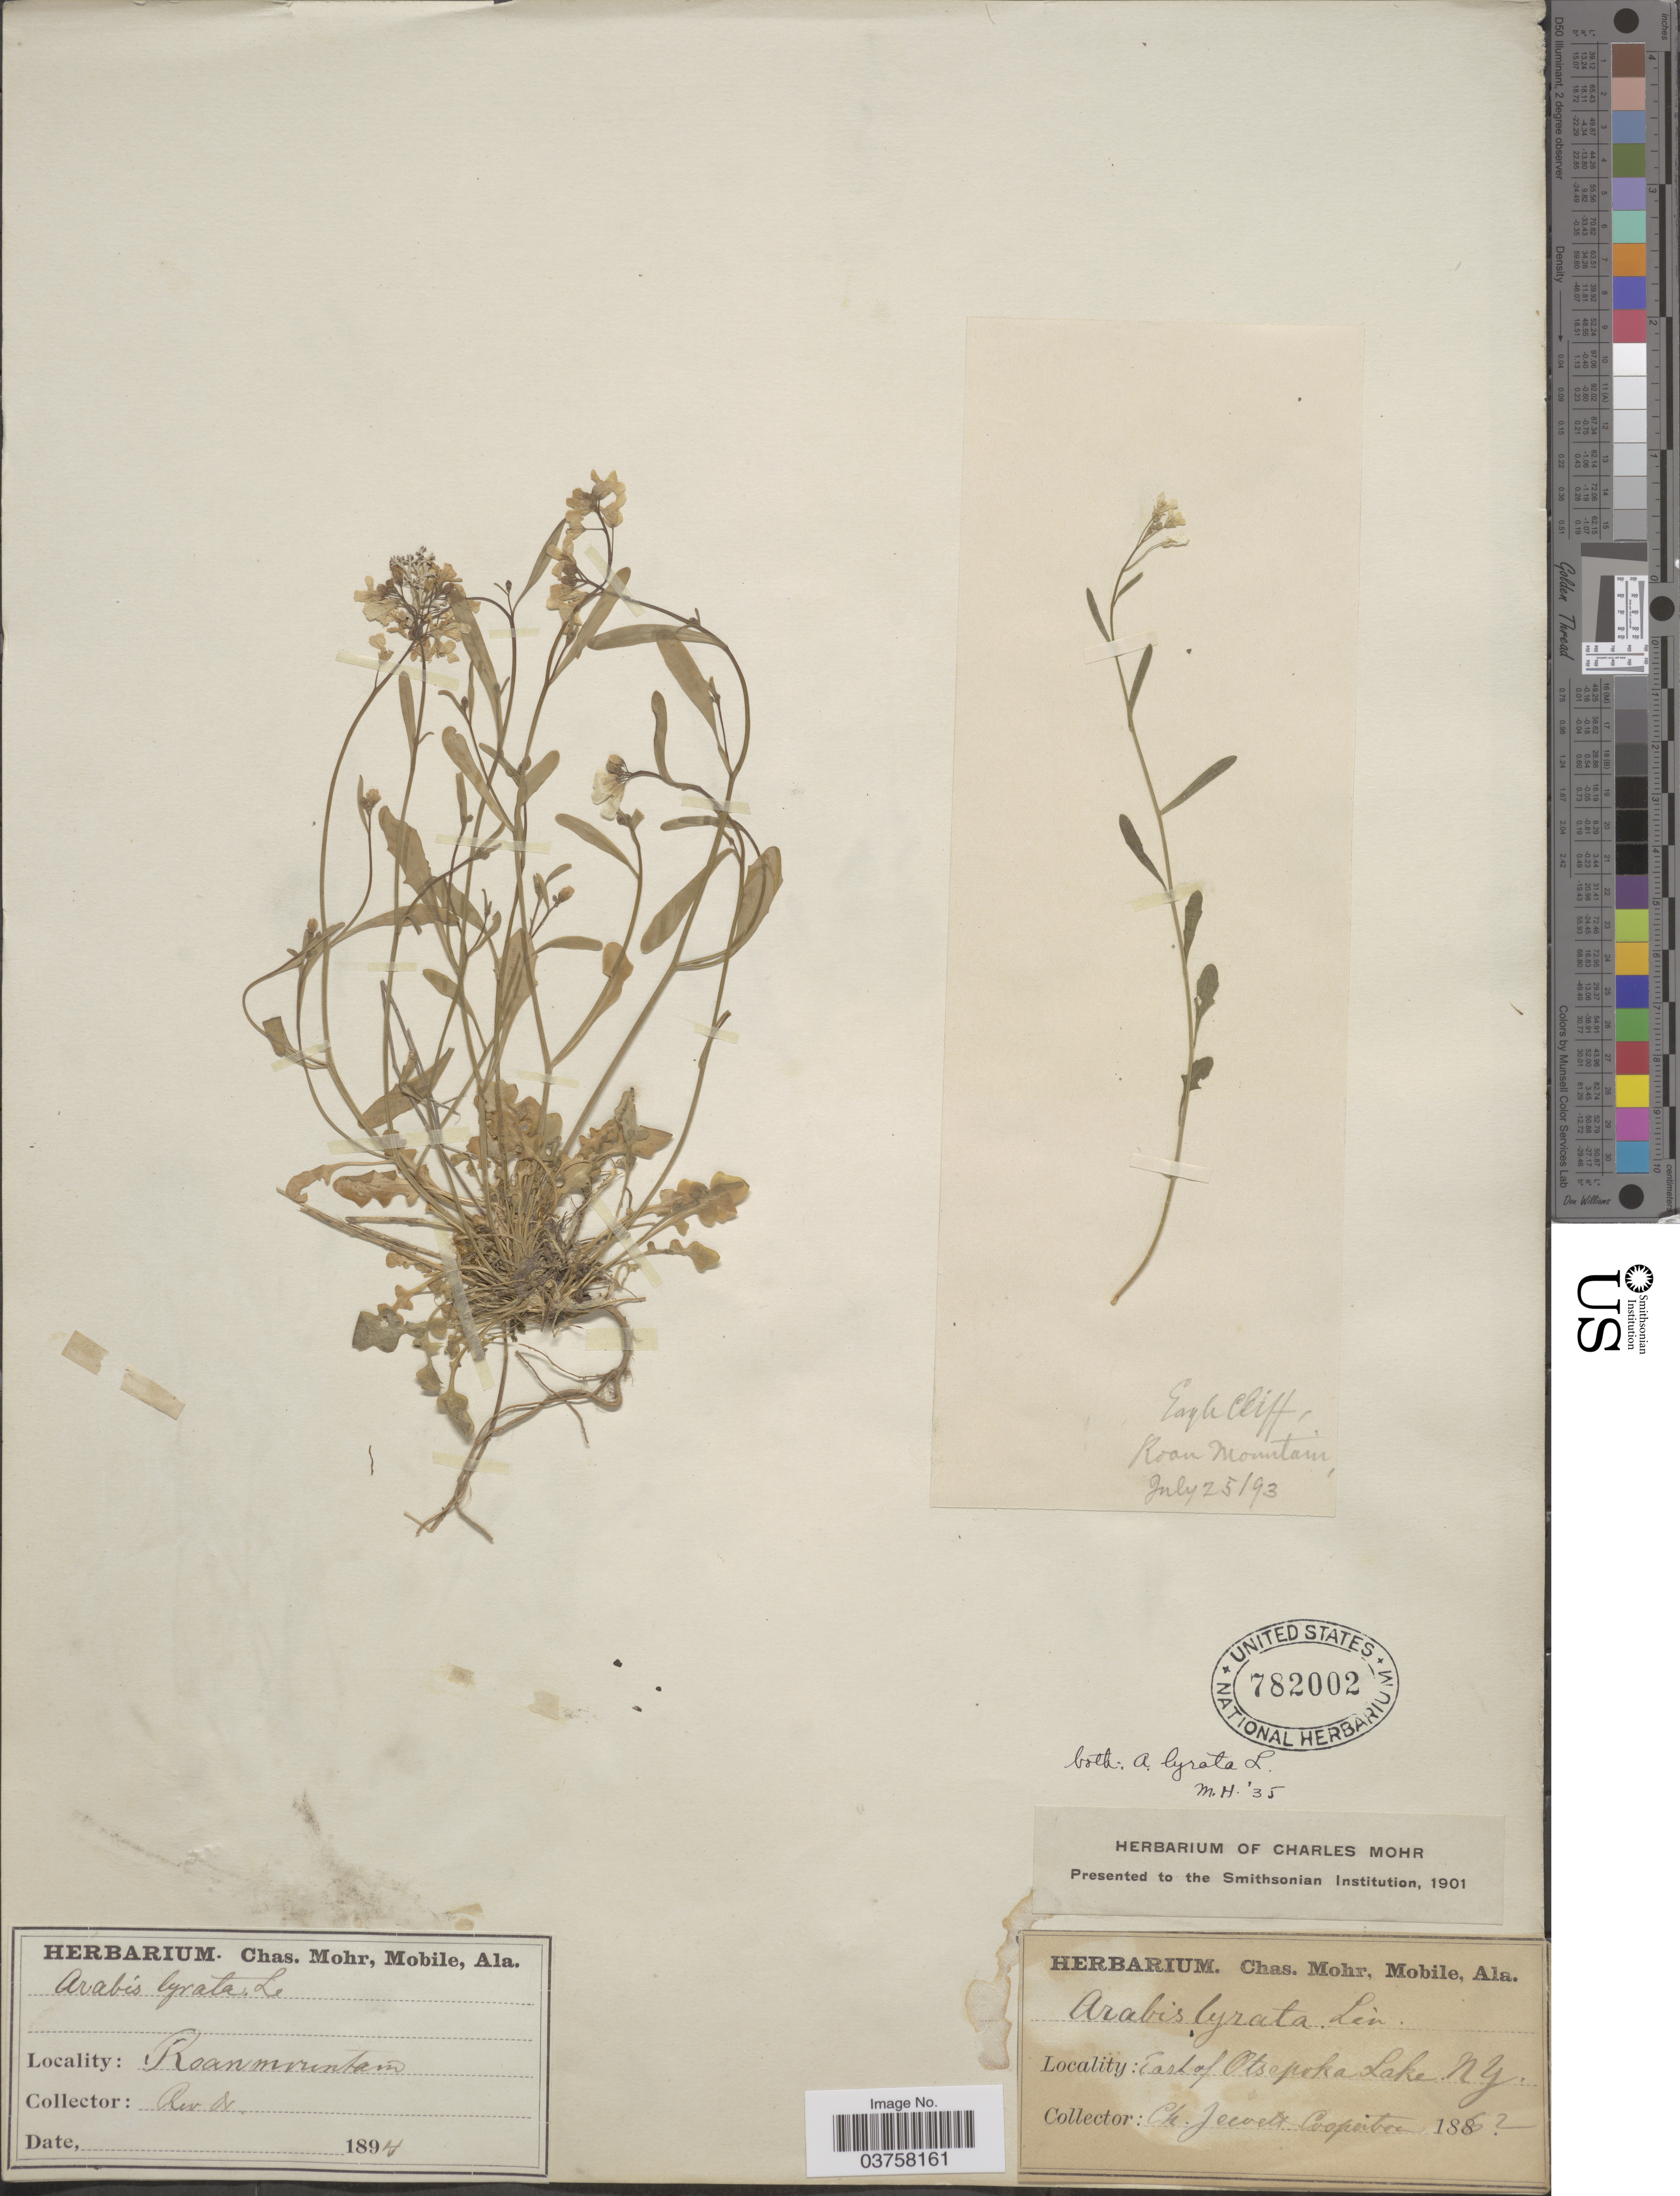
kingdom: Plantae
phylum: Tracheophyta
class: Magnoliopsida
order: Brassicales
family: Brassicaceae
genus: Arabis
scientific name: Arabis lyrata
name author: L.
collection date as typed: Transcribed d/m/y: 25/7/93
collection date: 1894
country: United States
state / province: North Carolina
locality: Eagle Cliff. Roan Mountain.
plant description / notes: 2 elements mounted on sheet with 3 different (& somewhat conflicting) sets of collection data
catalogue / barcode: US 782002